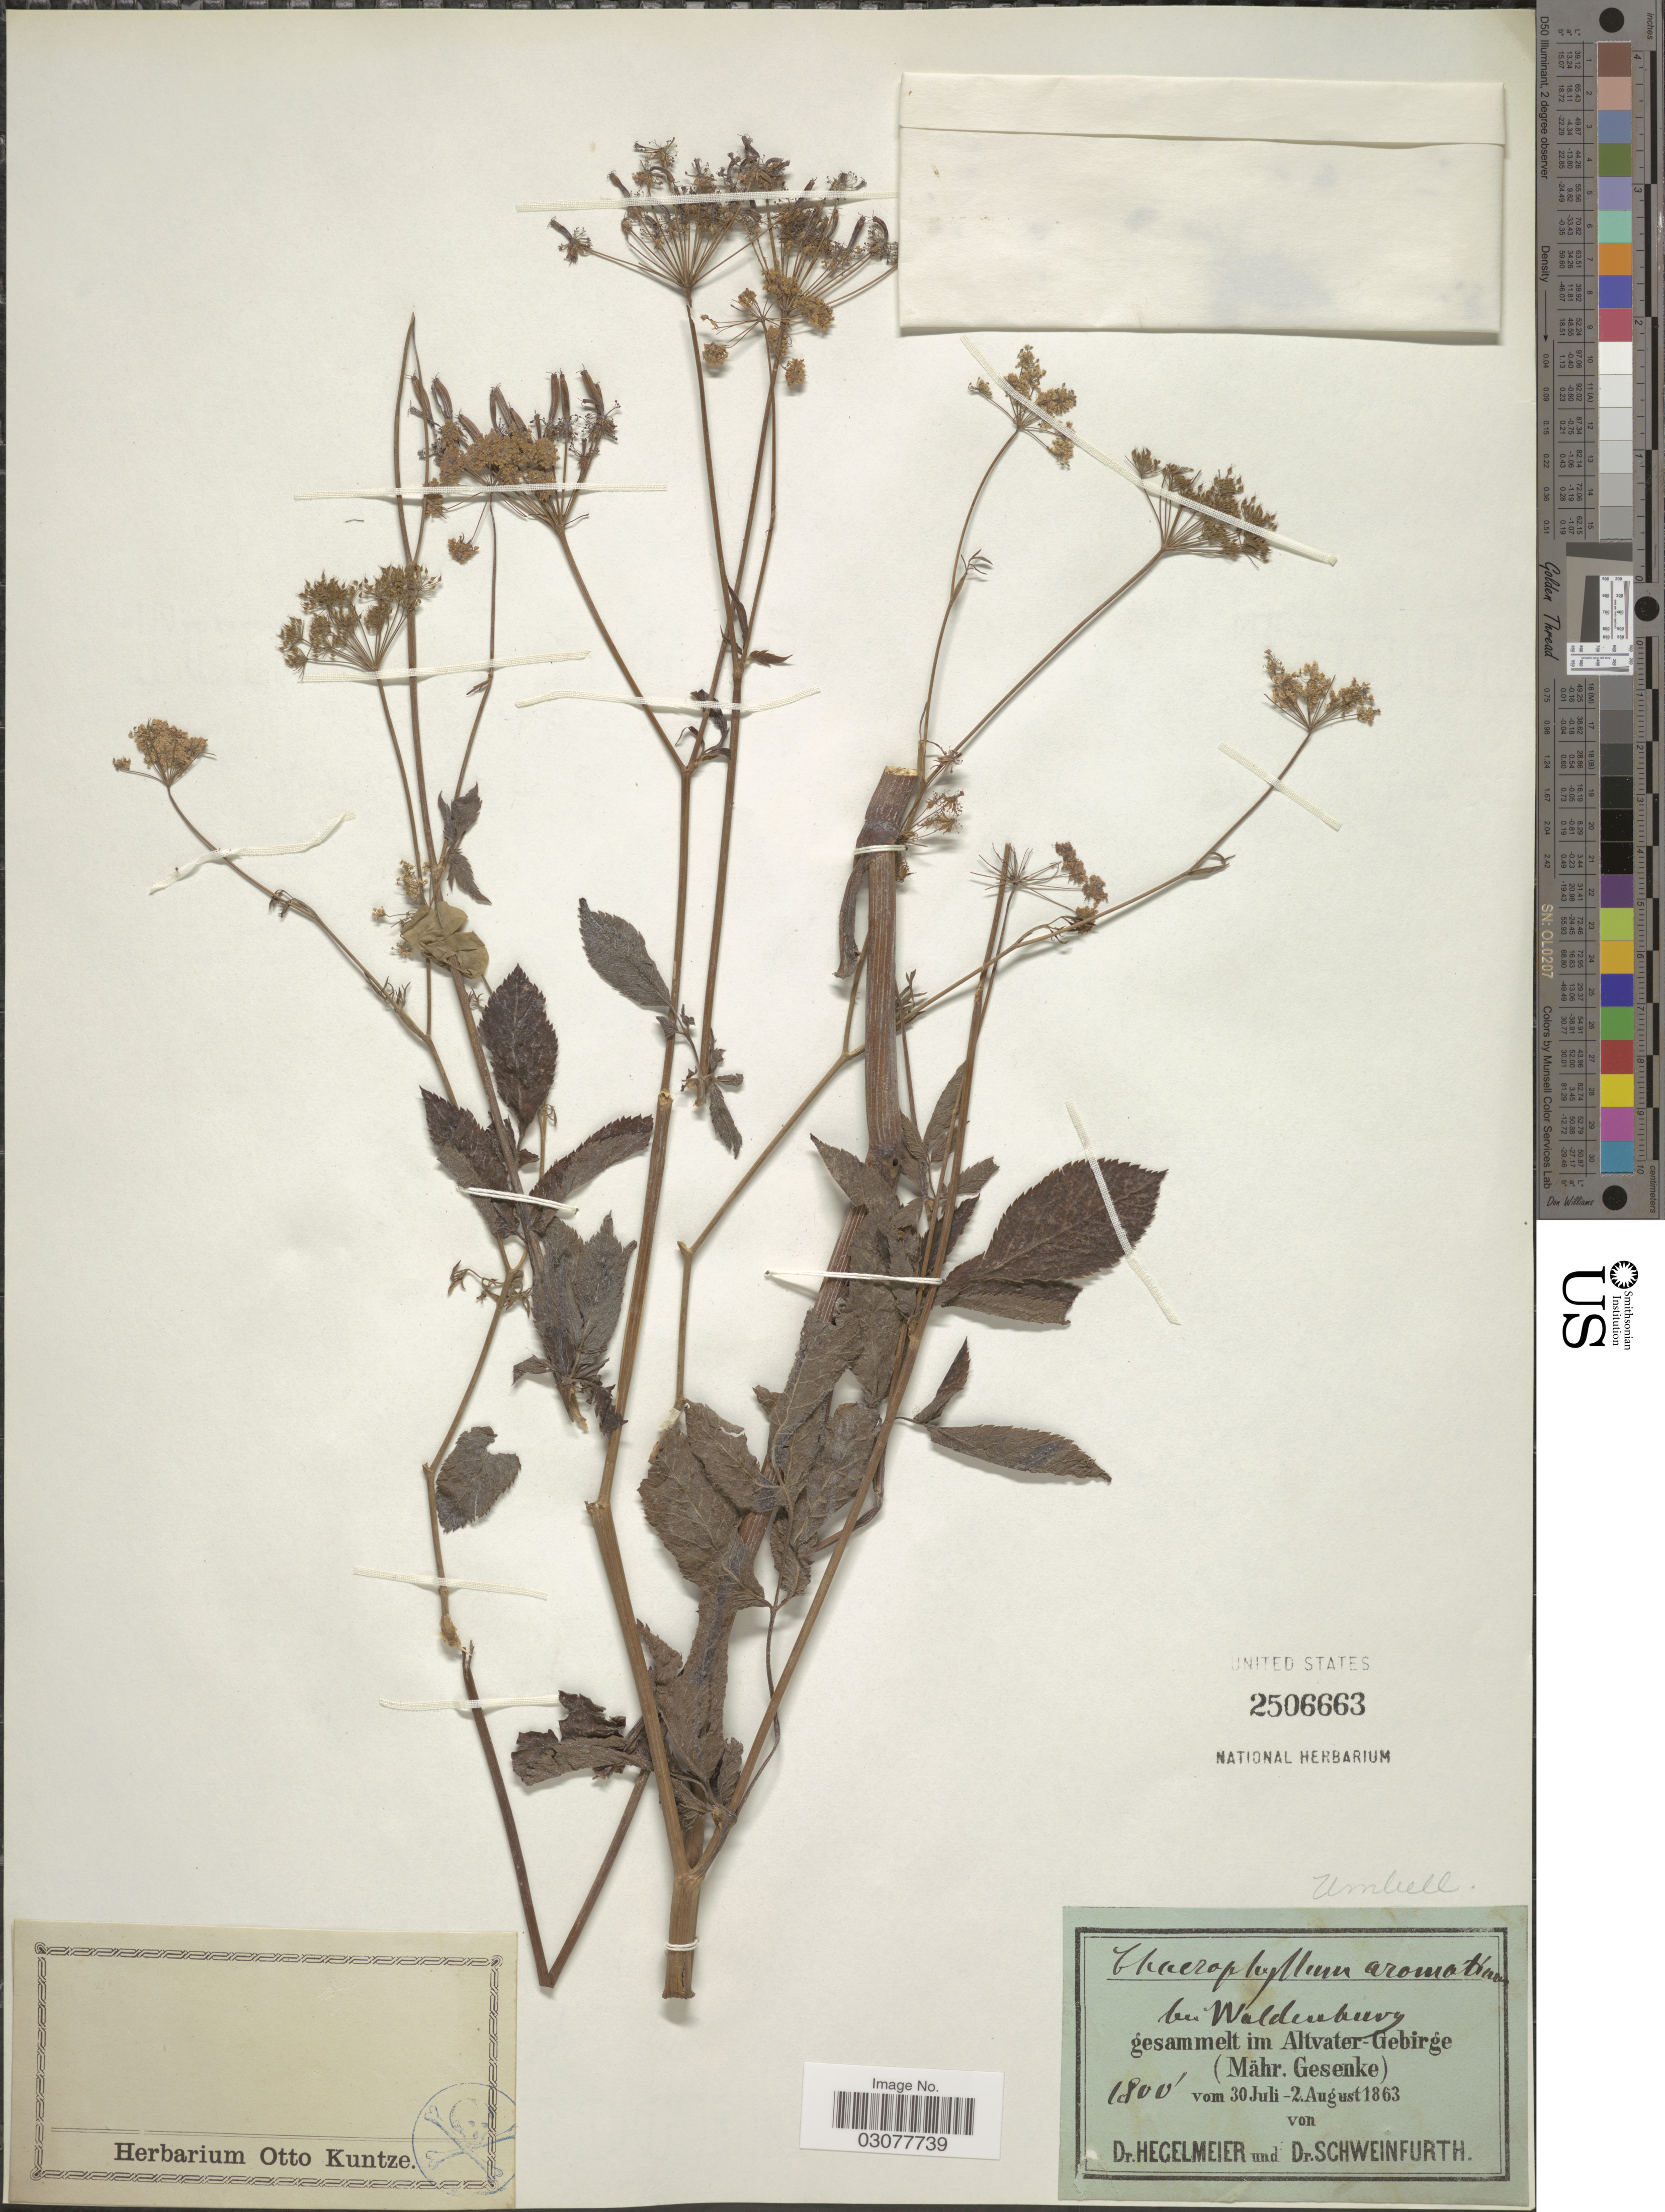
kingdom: Plantae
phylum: Tracheophyta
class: Magnoliopsida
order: Apiales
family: Apiaceae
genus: Chaerophyllum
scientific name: Chaerophyllum aromaticum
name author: L.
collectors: -. Hegelmaier & Schweinfurth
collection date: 1863-07-30/1863-08-02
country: Poland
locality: Bei Waldenburg, gesammelt im Altvater-Gebirge (Mähr. Gesenke).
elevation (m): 549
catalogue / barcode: US 2506663